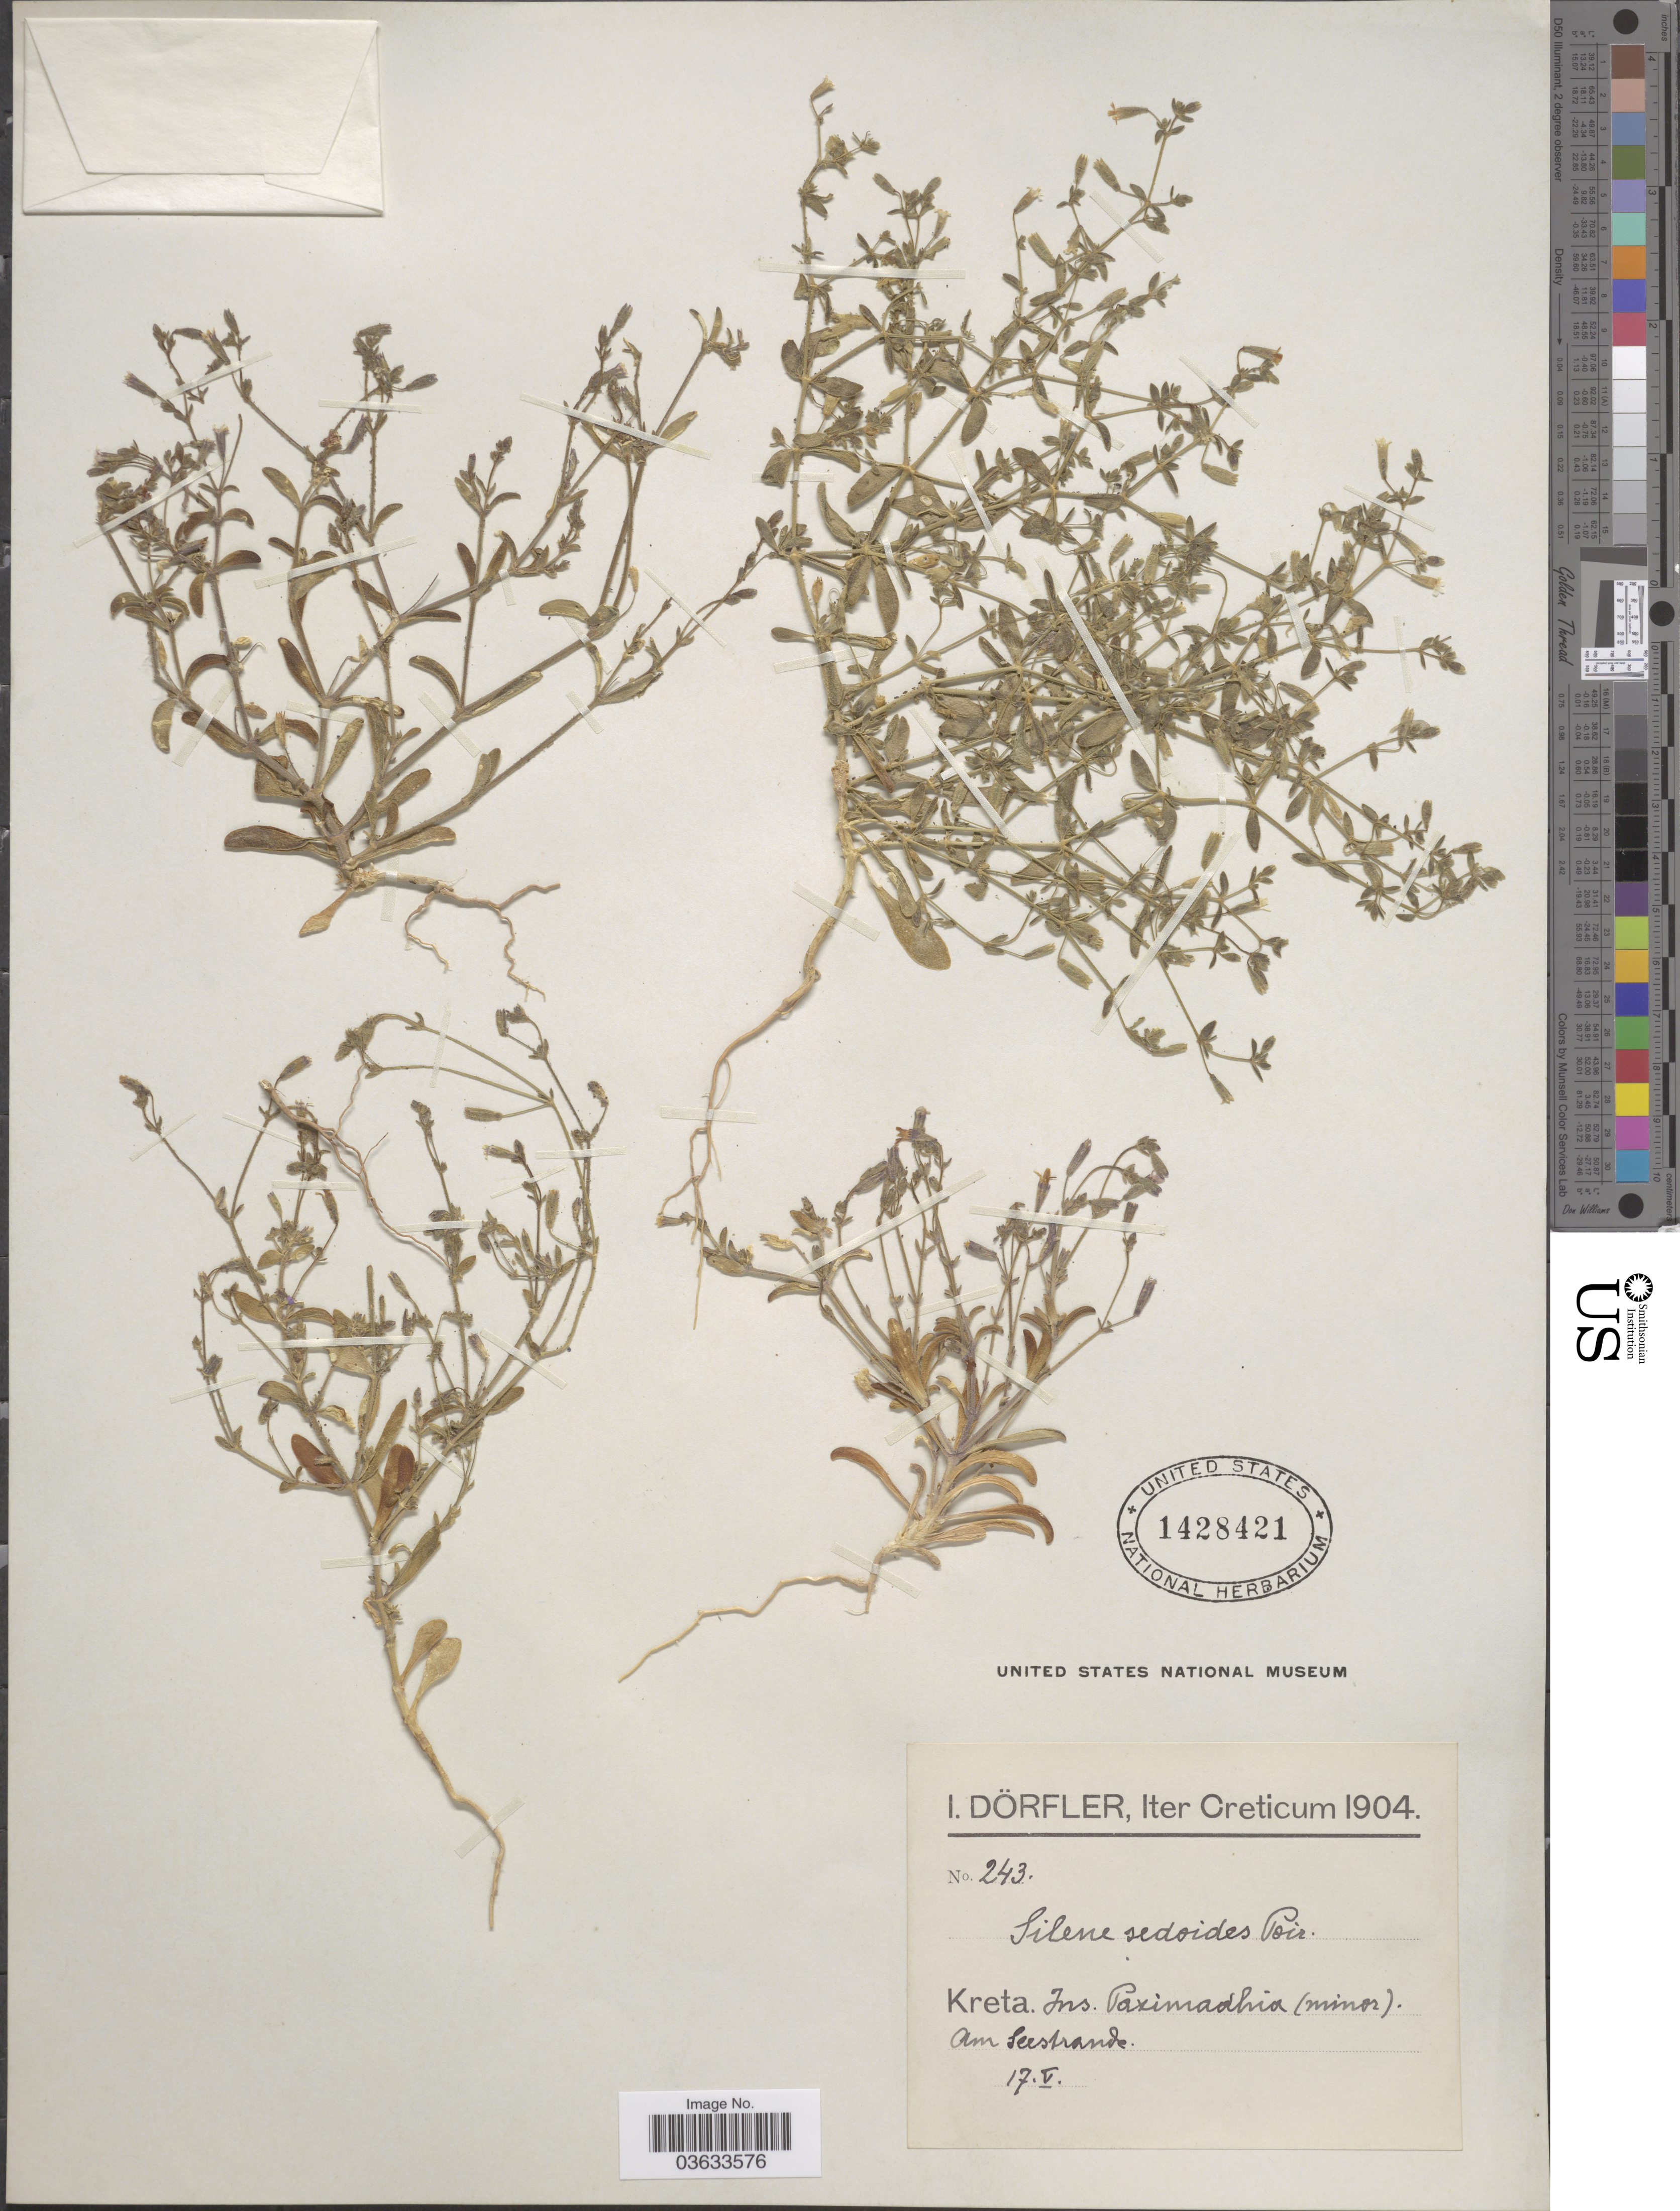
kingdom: Plantae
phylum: Tracheophyta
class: Magnoliopsida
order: Caryophyllales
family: Caryophyllaceae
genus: Silene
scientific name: Silene sedoides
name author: Poir.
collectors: I. Dörfler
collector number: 243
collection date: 1904-05-17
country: Greece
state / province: Crete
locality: Iter Creticum. Kreta. Ins. Paximadhia (minor). am Seestrande.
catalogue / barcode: US 1428421